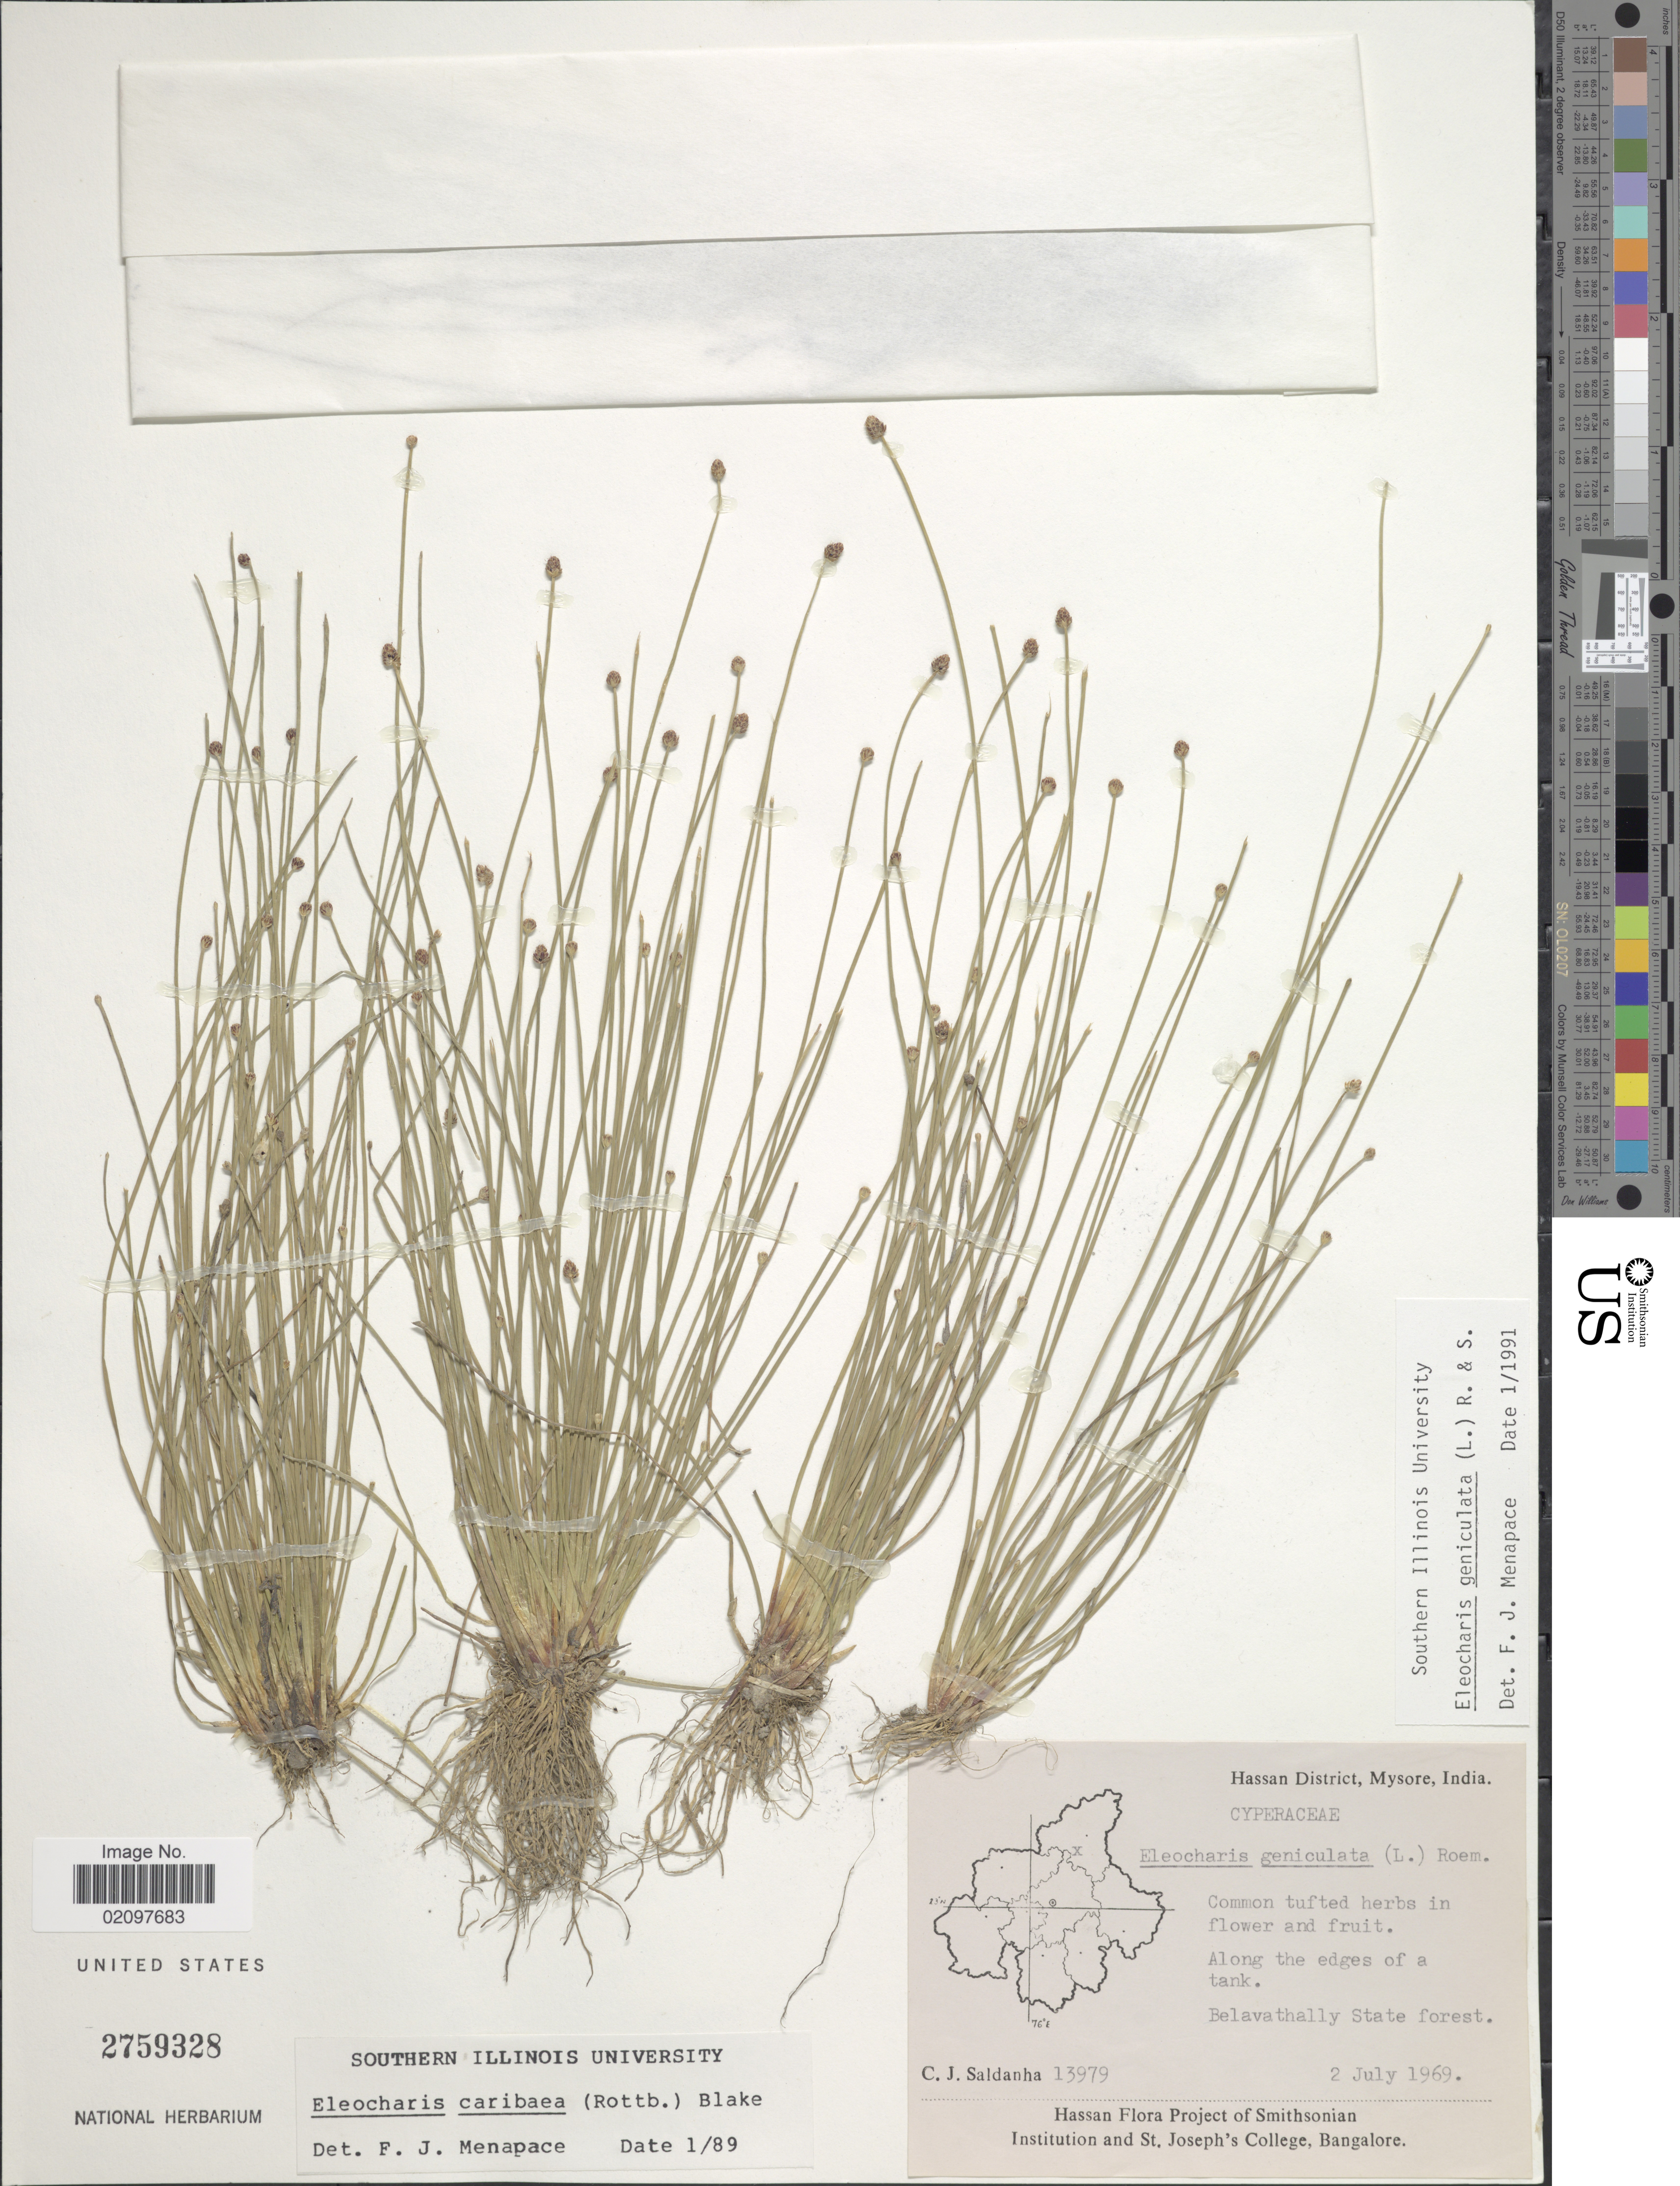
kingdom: Plantae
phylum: Tracheophyta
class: Liliopsida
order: Poales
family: Cyperaceae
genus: Eleocharis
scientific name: Eleocharis geniculata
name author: (L.) Roem. & Schult.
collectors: C. J. Saldanha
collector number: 13979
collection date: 1969-07-02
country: India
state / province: Karnataka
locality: Hassan District, Mysore, Along the edges of a tank, Belavathaly State Forest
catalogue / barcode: US 2759328